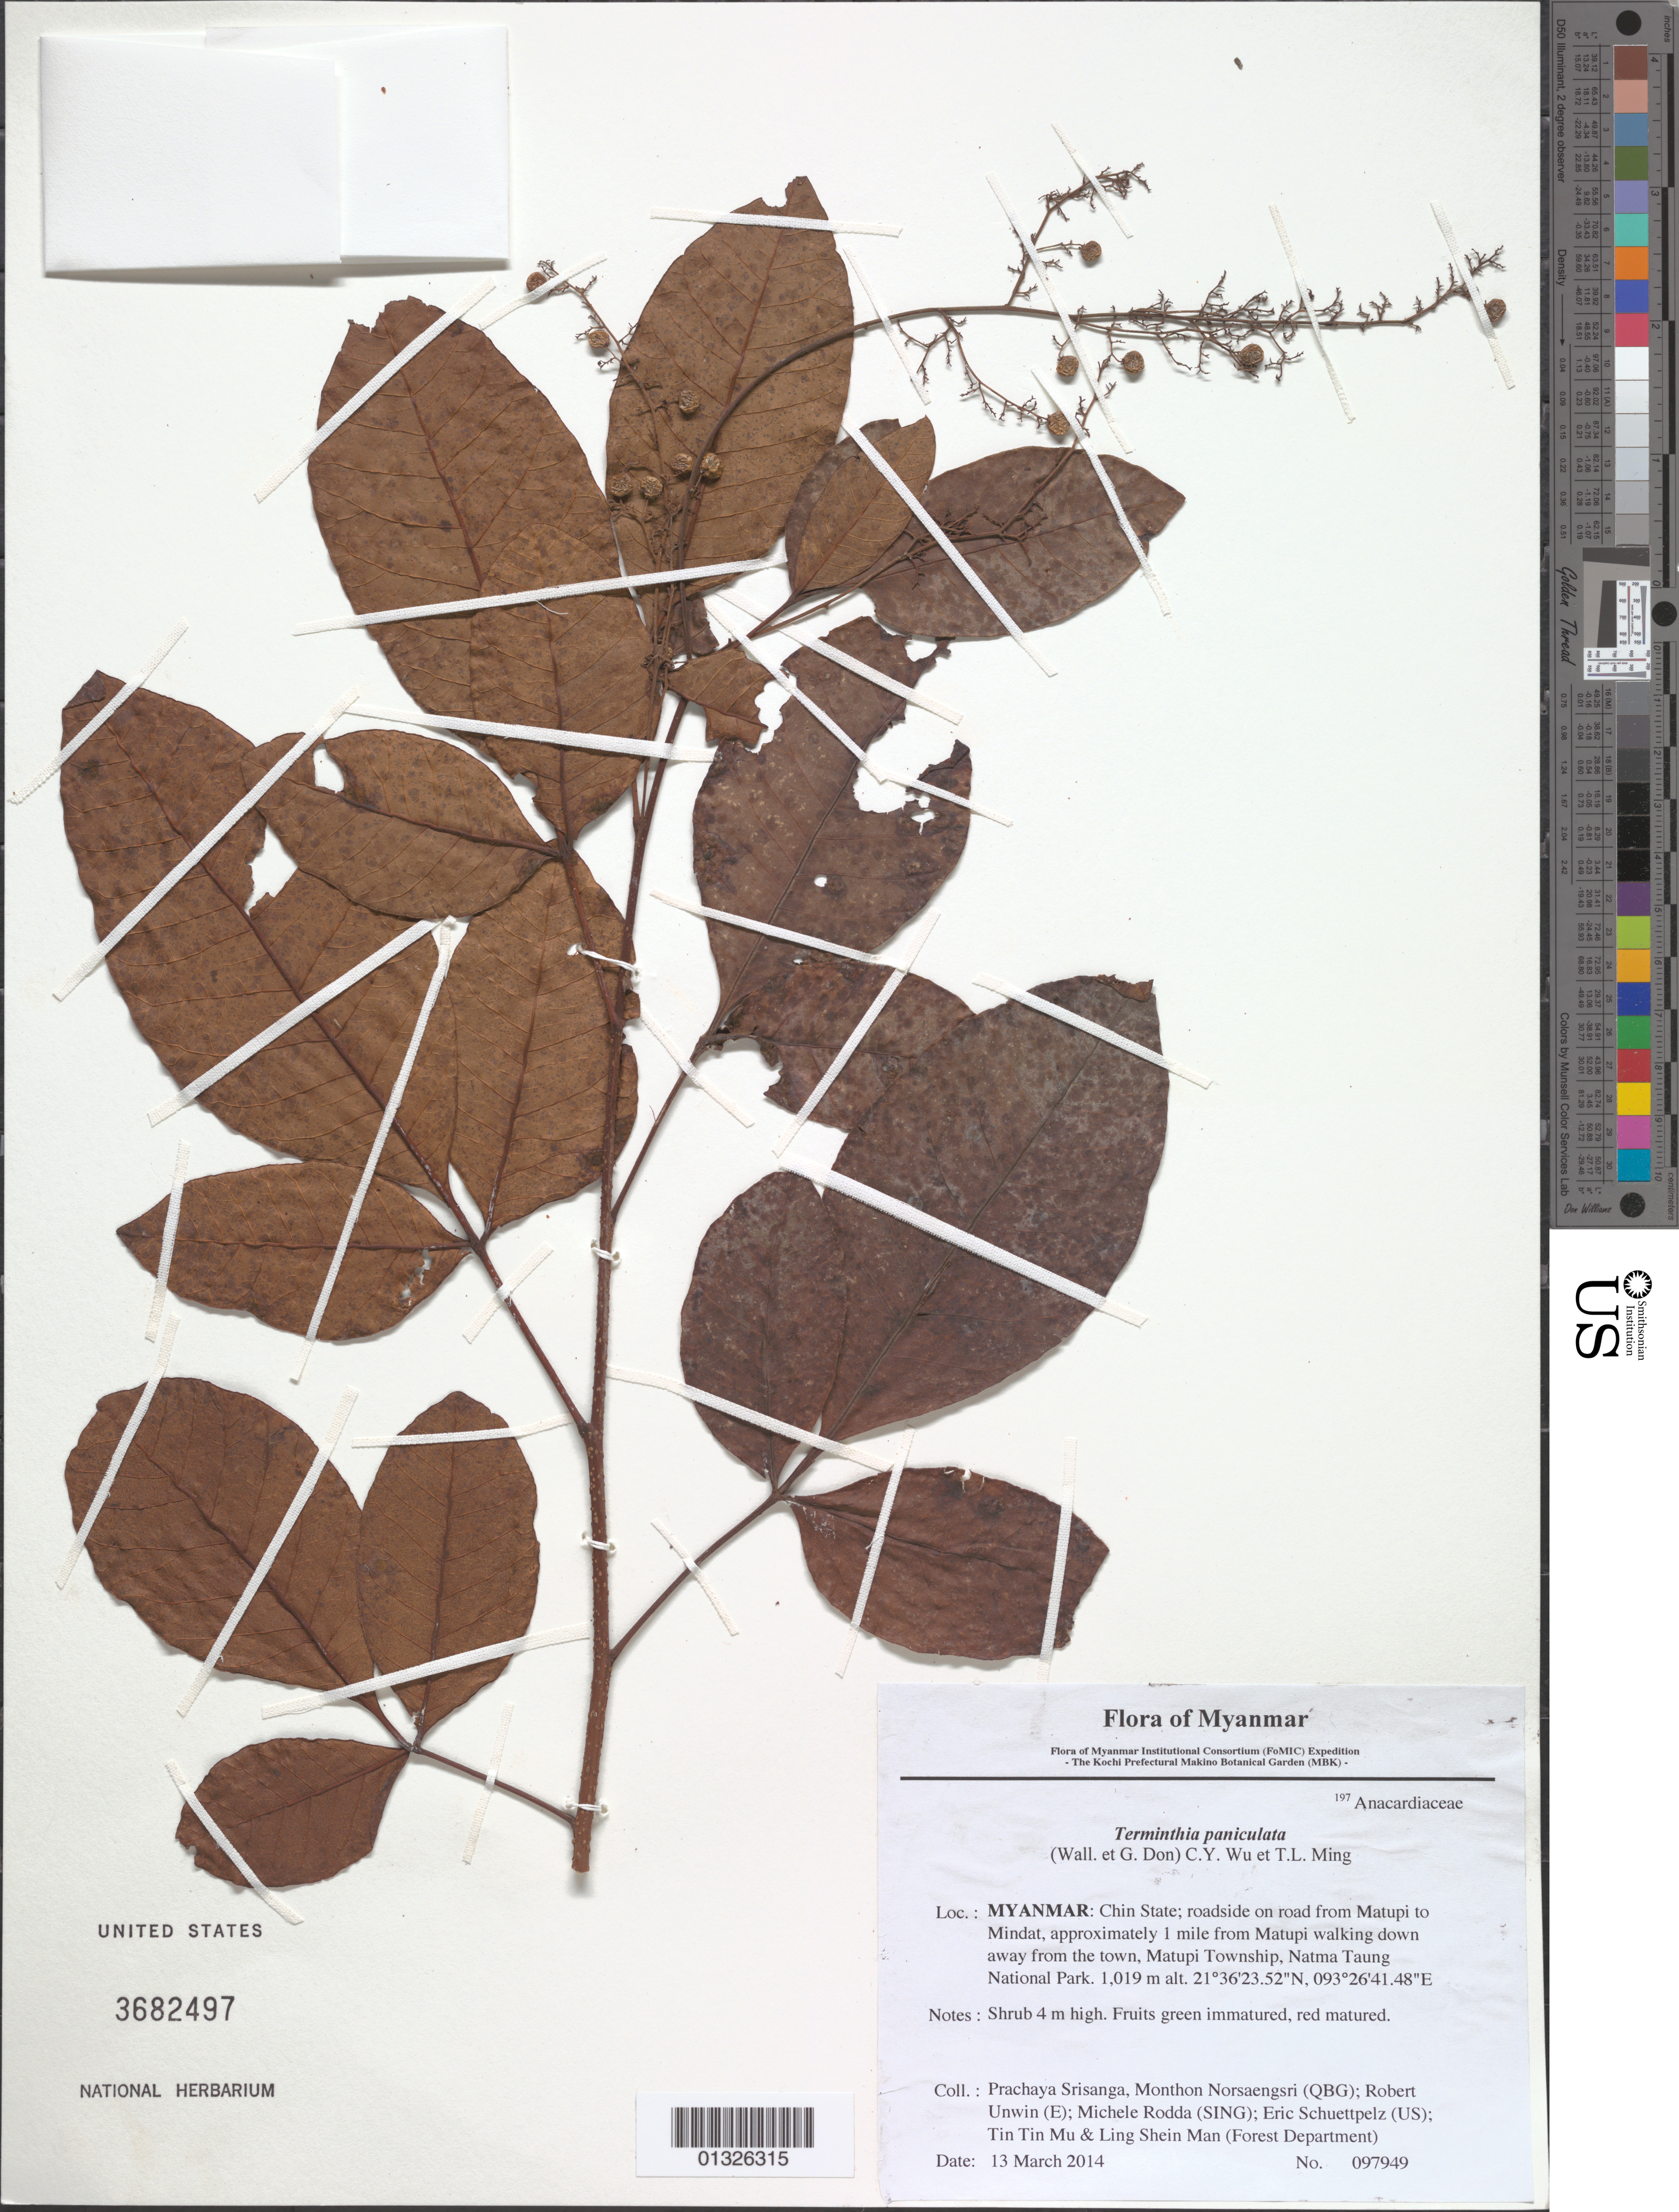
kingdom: Plantae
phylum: Tracheophyta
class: Magnoliopsida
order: Sapindales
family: Anacardiaceae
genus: Rhus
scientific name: Rhus paniculata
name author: Wall.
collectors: P. Srisanga, M. Norsaengsri, R. Unwin, M. Rodda, E. Schuettpelz, Tin Tin Mu & Ling Shein Man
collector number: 97949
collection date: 2014-03-13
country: Myanmar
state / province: Chin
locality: Roadside on road from Matupi to Mindat, approximately 1 mile from Matupi walking down away from the town, Matupi Township, Natma Taung National Park.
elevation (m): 1019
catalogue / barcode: US 3682497